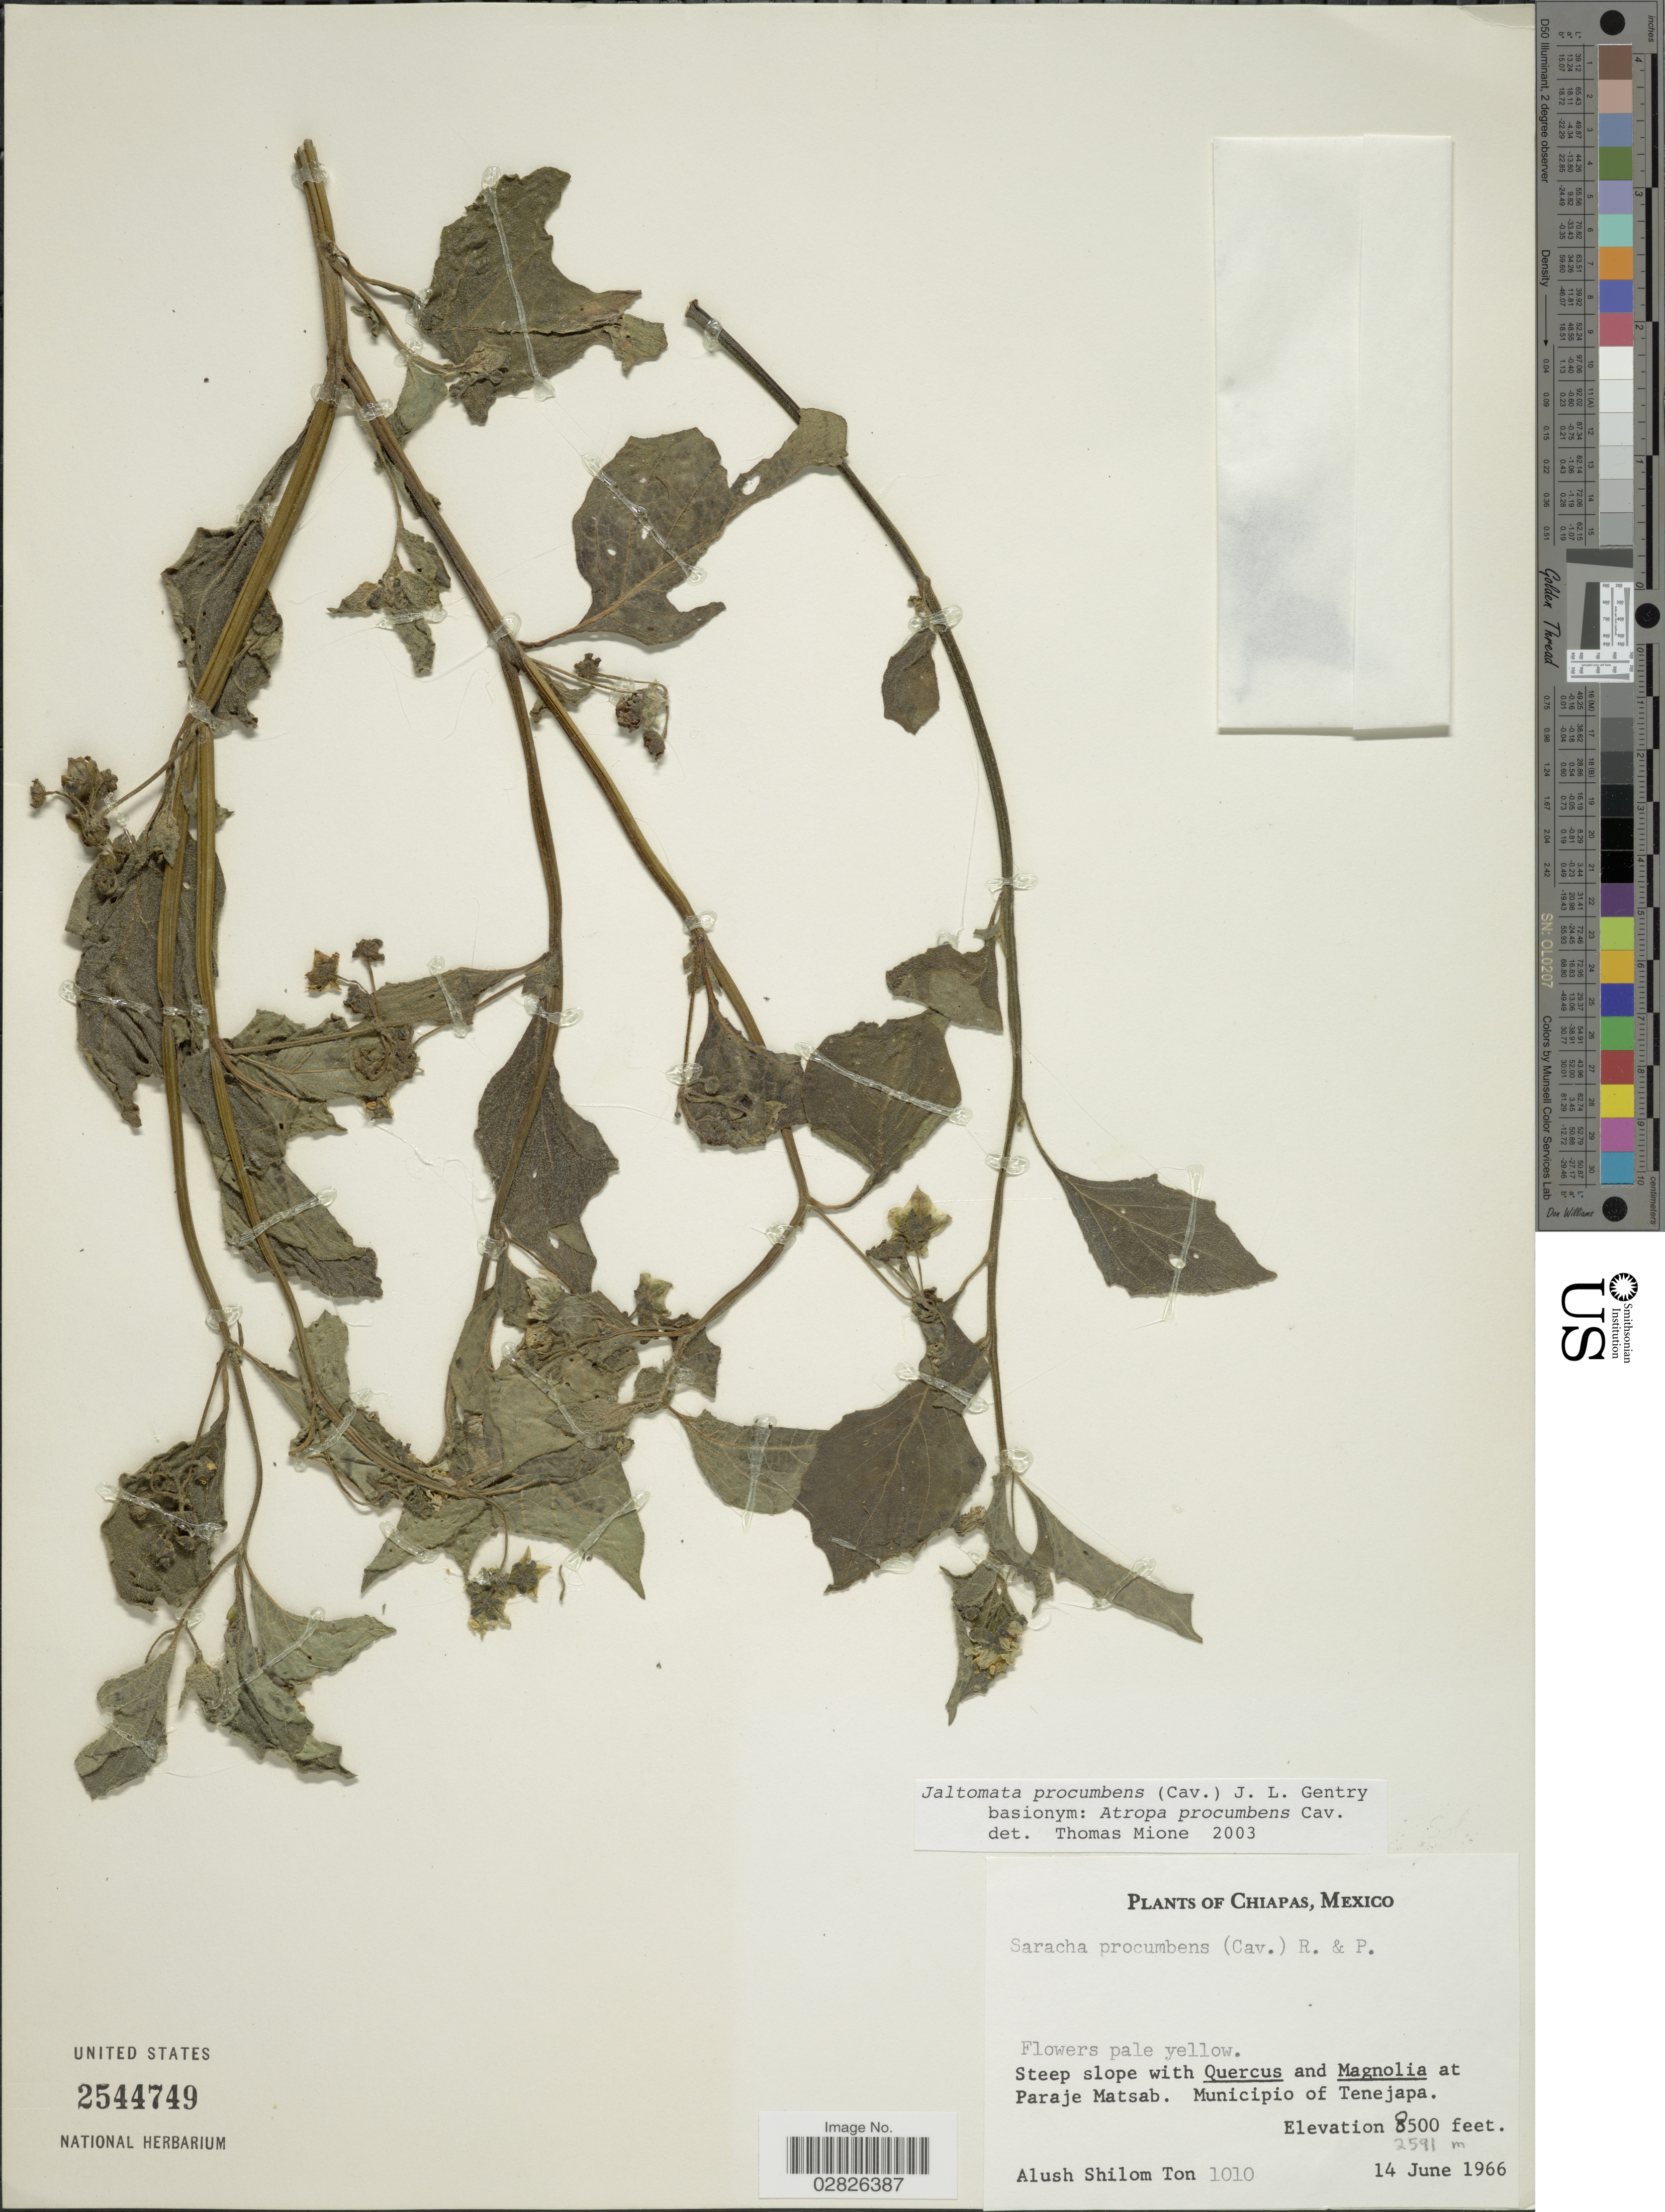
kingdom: Plantae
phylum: Tracheophyta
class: Magnoliopsida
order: Solanales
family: Solanaceae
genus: Jaltomata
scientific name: Jaltomata procumbens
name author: (Cav.) J.L. Gentry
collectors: A. S. Ton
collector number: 1010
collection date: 1966-06-14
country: Mexico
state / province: Chiapas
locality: Steep slope with Quercus and Magnolia at Paraje Matsab. Municipio of Tenejapa.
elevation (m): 2591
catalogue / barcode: US 2544749